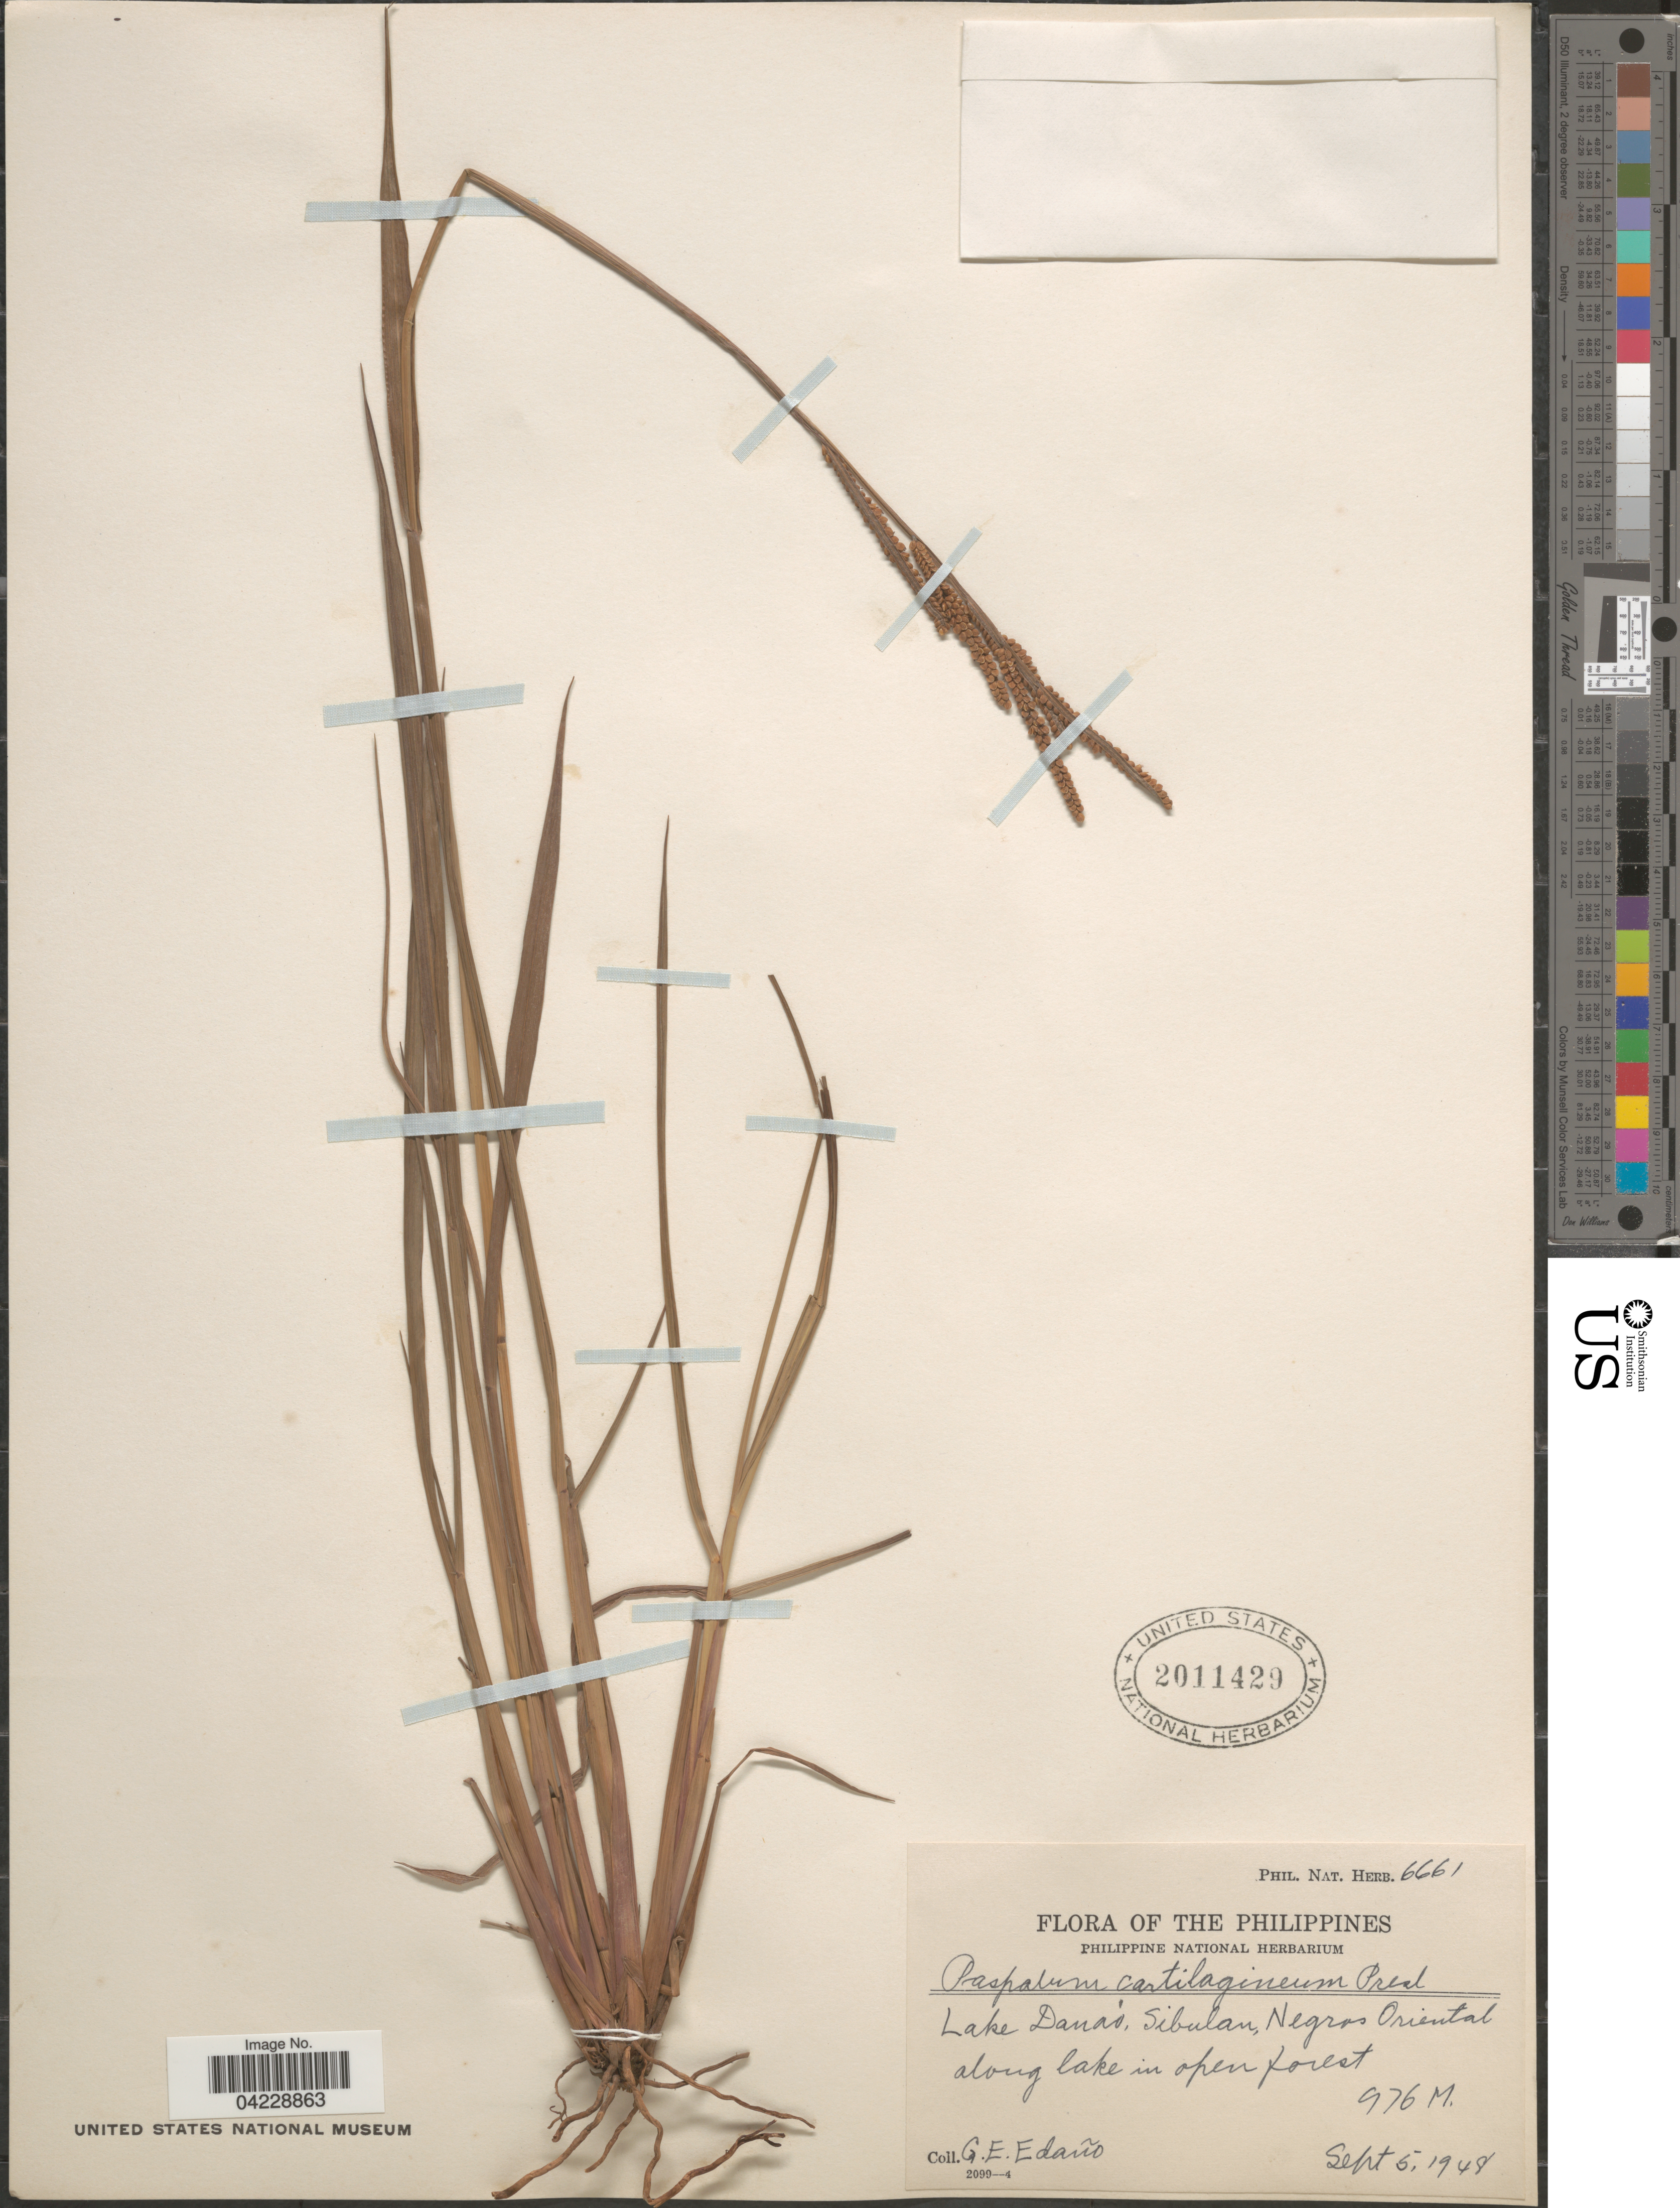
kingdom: Plantae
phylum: Tracheophyta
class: Liliopsida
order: Poales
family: Poaceae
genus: Paspalum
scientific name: Paspalum scrobiculatum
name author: L.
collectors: G. E. Edaño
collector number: Phil. Nat. Herb. 6661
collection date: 1948-09-05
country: Philippines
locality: Lake Danao, Sibulan, Negros Oriental along lake.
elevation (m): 976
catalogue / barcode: US 2011429